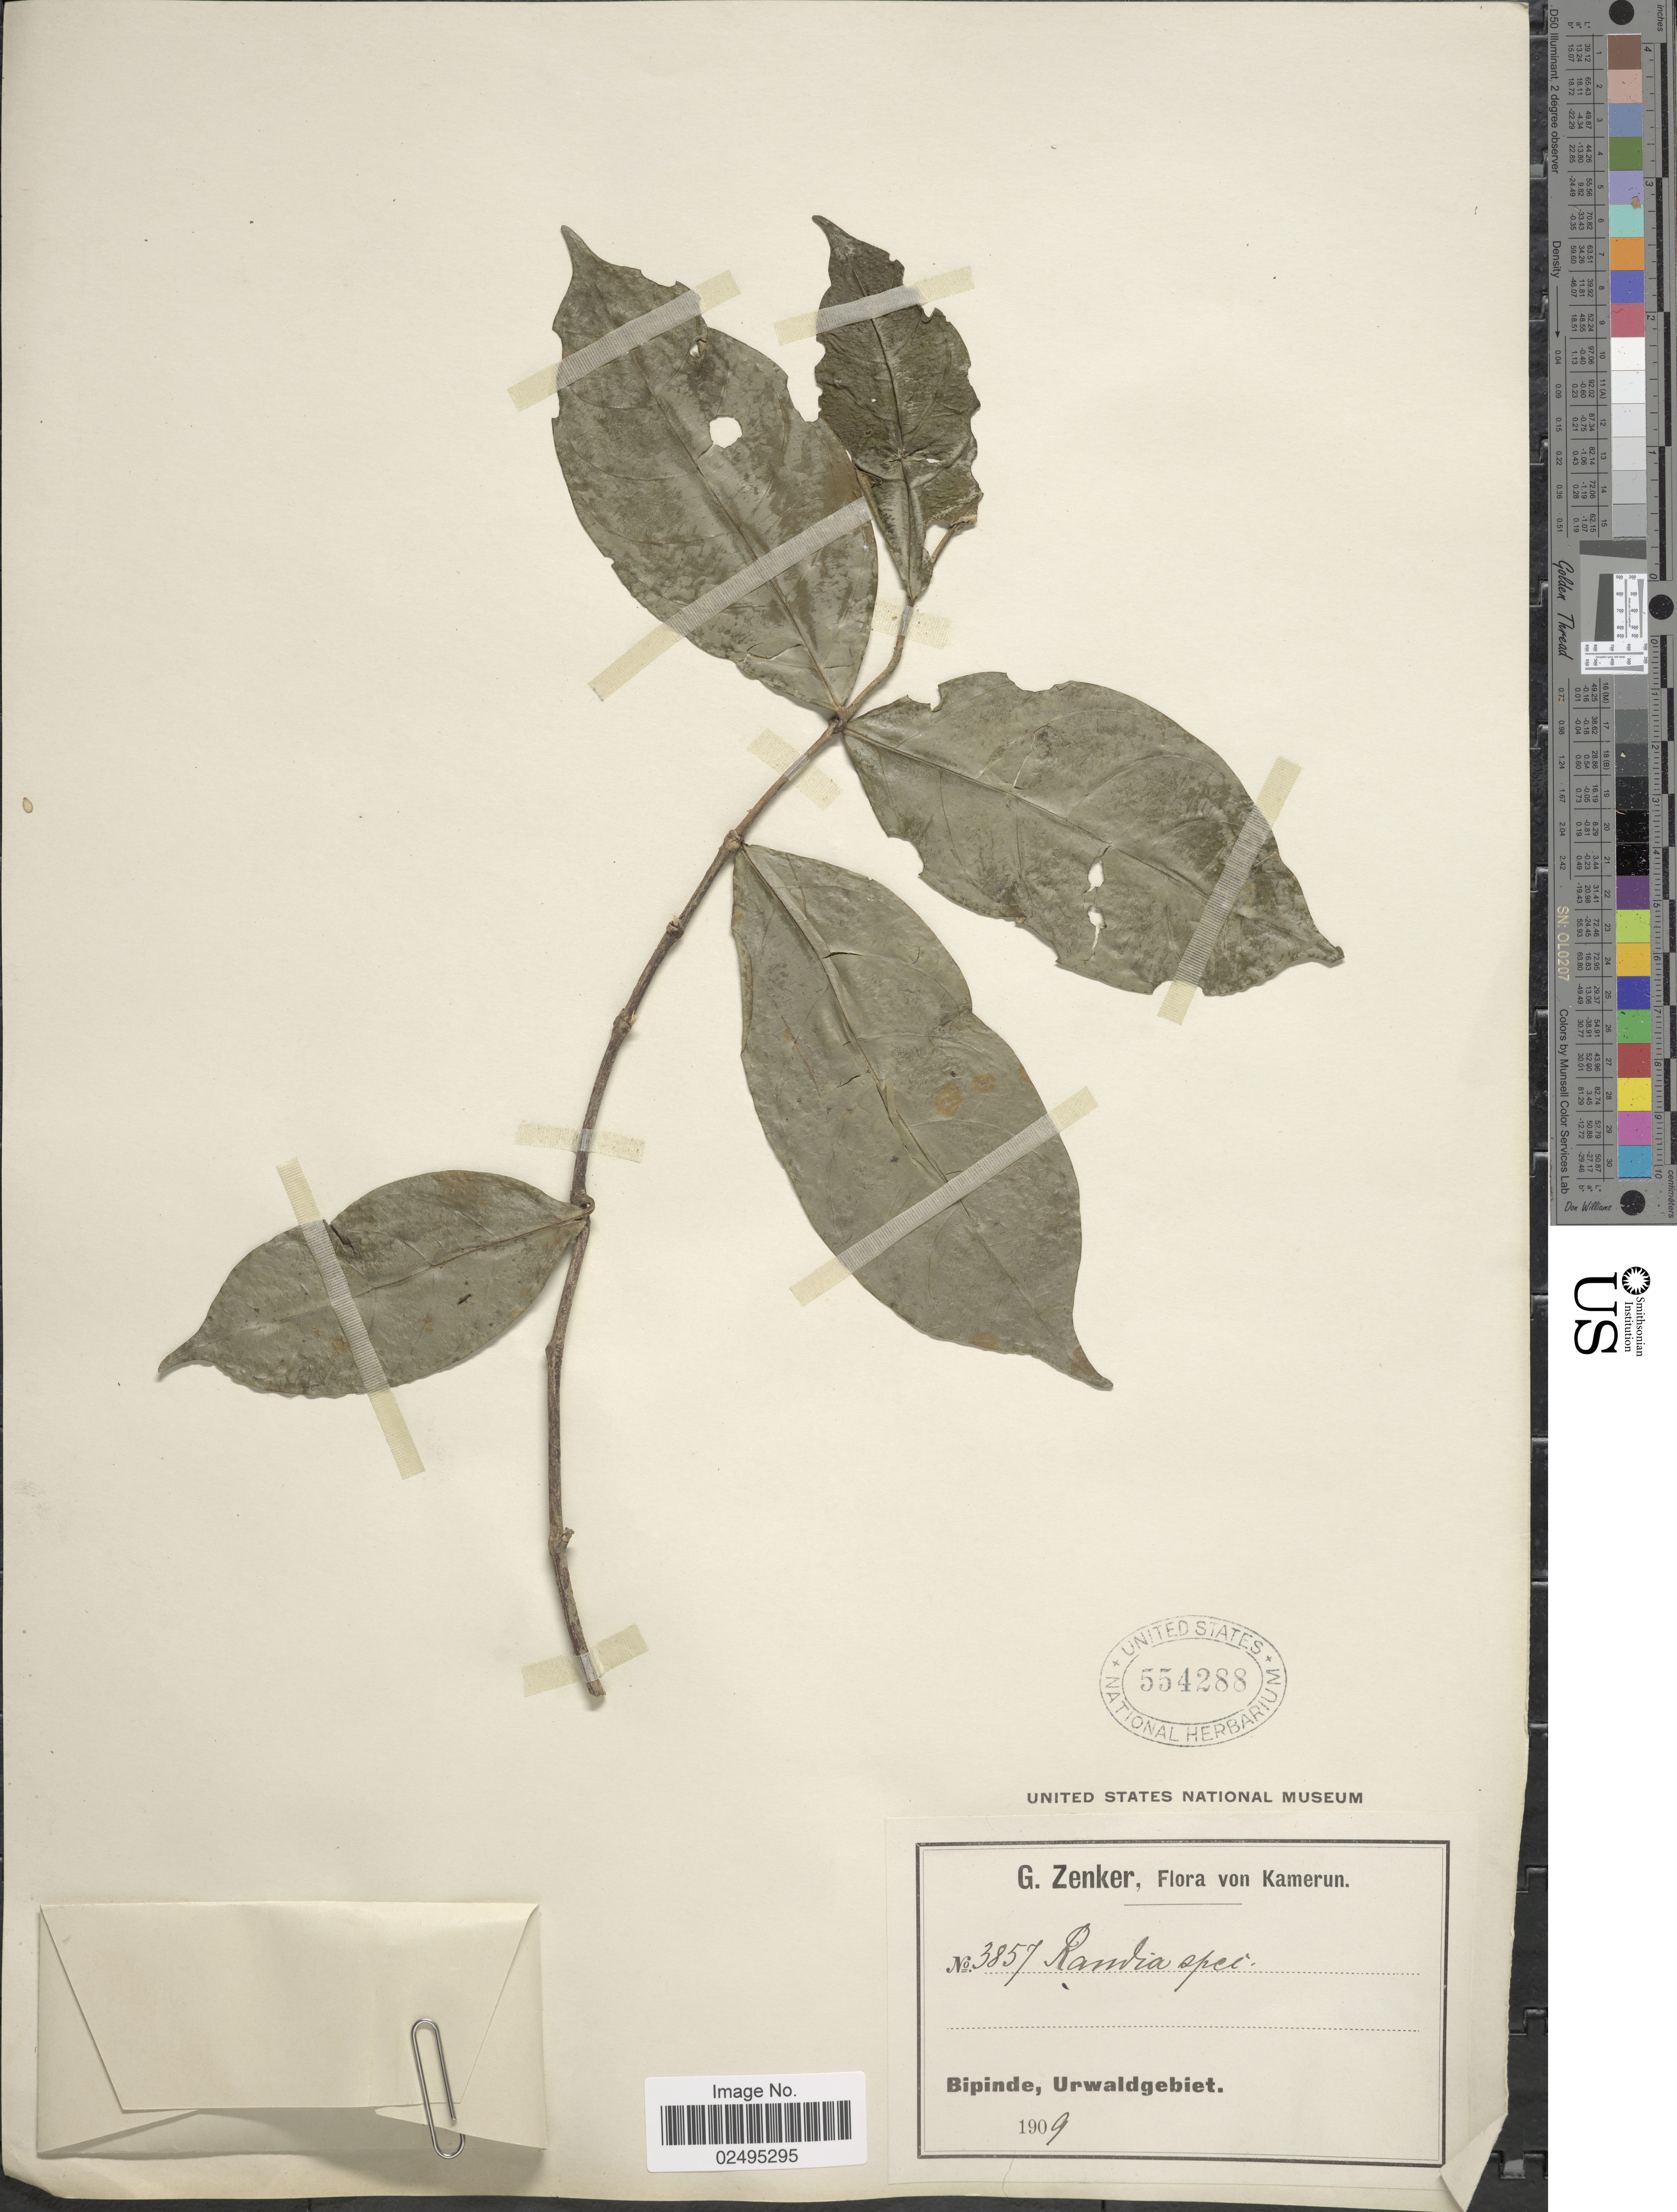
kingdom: Plantae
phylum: Tracheophyta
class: Magnoliopsida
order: Gentianales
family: Rubiaceae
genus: Randia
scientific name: Randia sp.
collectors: G. A. Zenker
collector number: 3857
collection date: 1909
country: Cameroon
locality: Kamerun, Bipinde, Urwaldgebiet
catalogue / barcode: US 554288